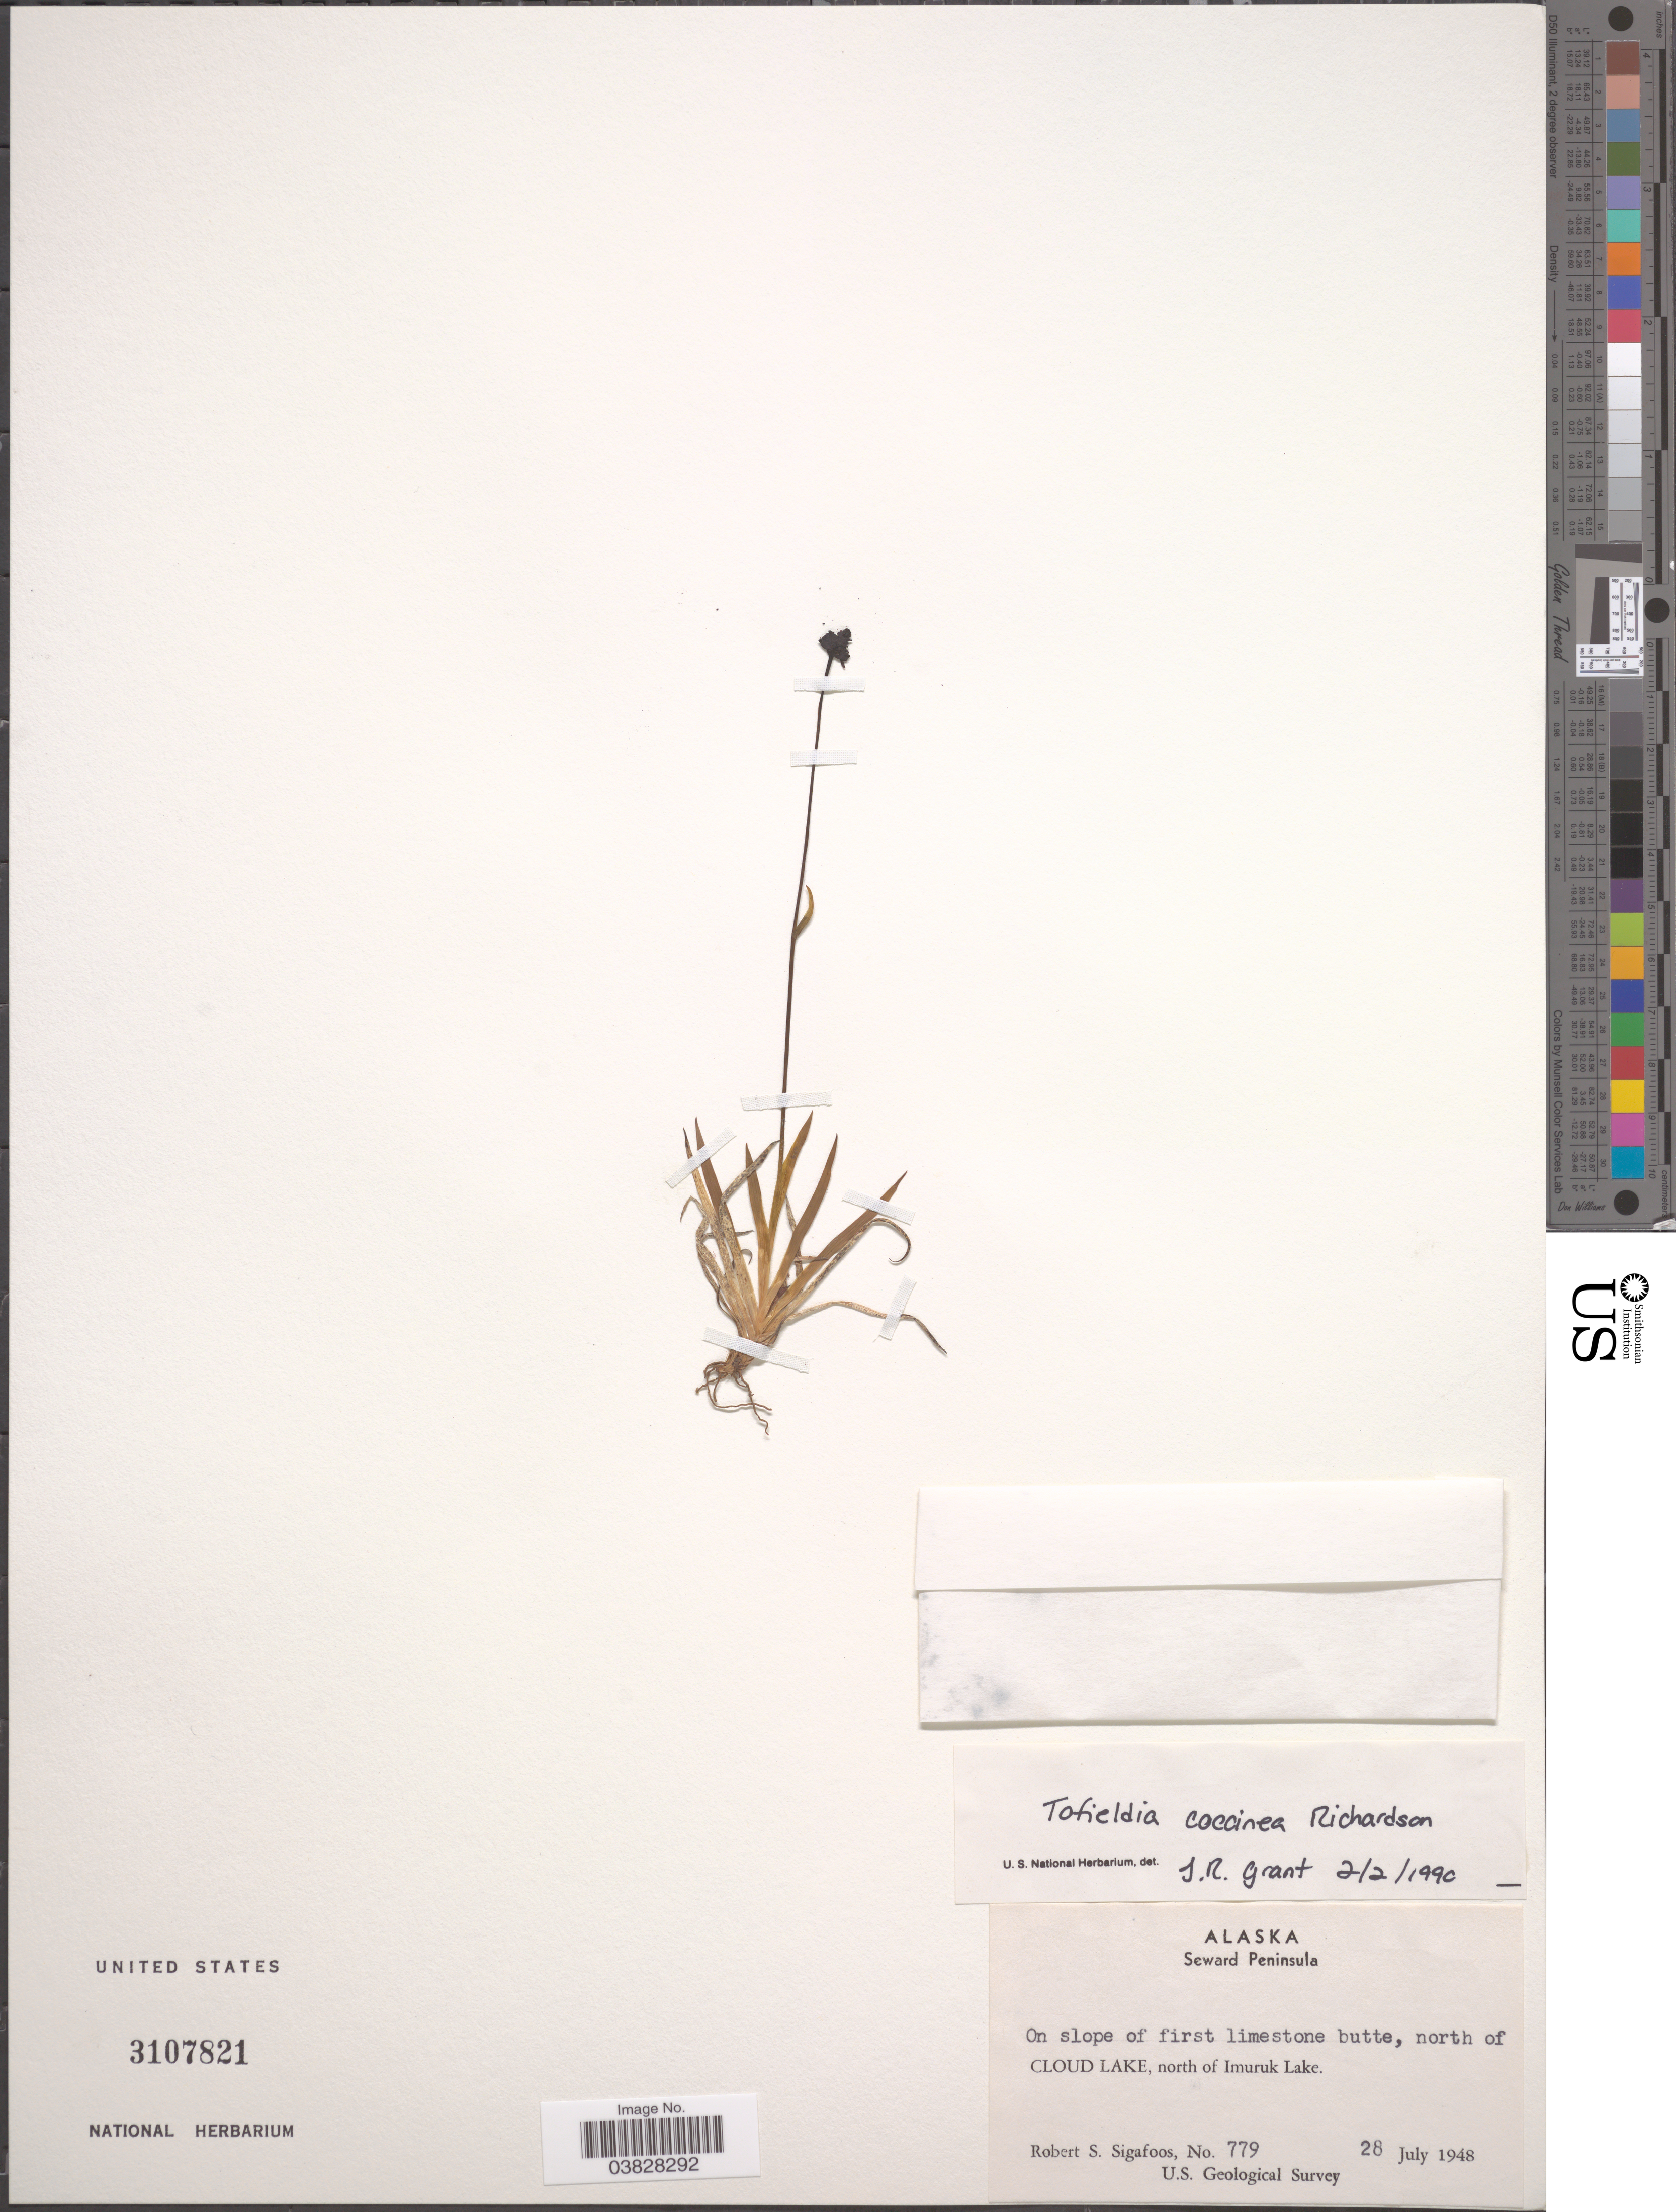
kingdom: Plantae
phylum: Tracheophyta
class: Liliopsida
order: Alismatales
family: Tofieldiaceae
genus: Tofieldia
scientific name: Tofieldia coccinea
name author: Richardson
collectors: R. Sigafoos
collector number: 779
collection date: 1948-07-28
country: United States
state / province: Alaska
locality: Seward Peninsula. North of Cloud Lake, north of Imuruk Lake.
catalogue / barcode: US 3107821